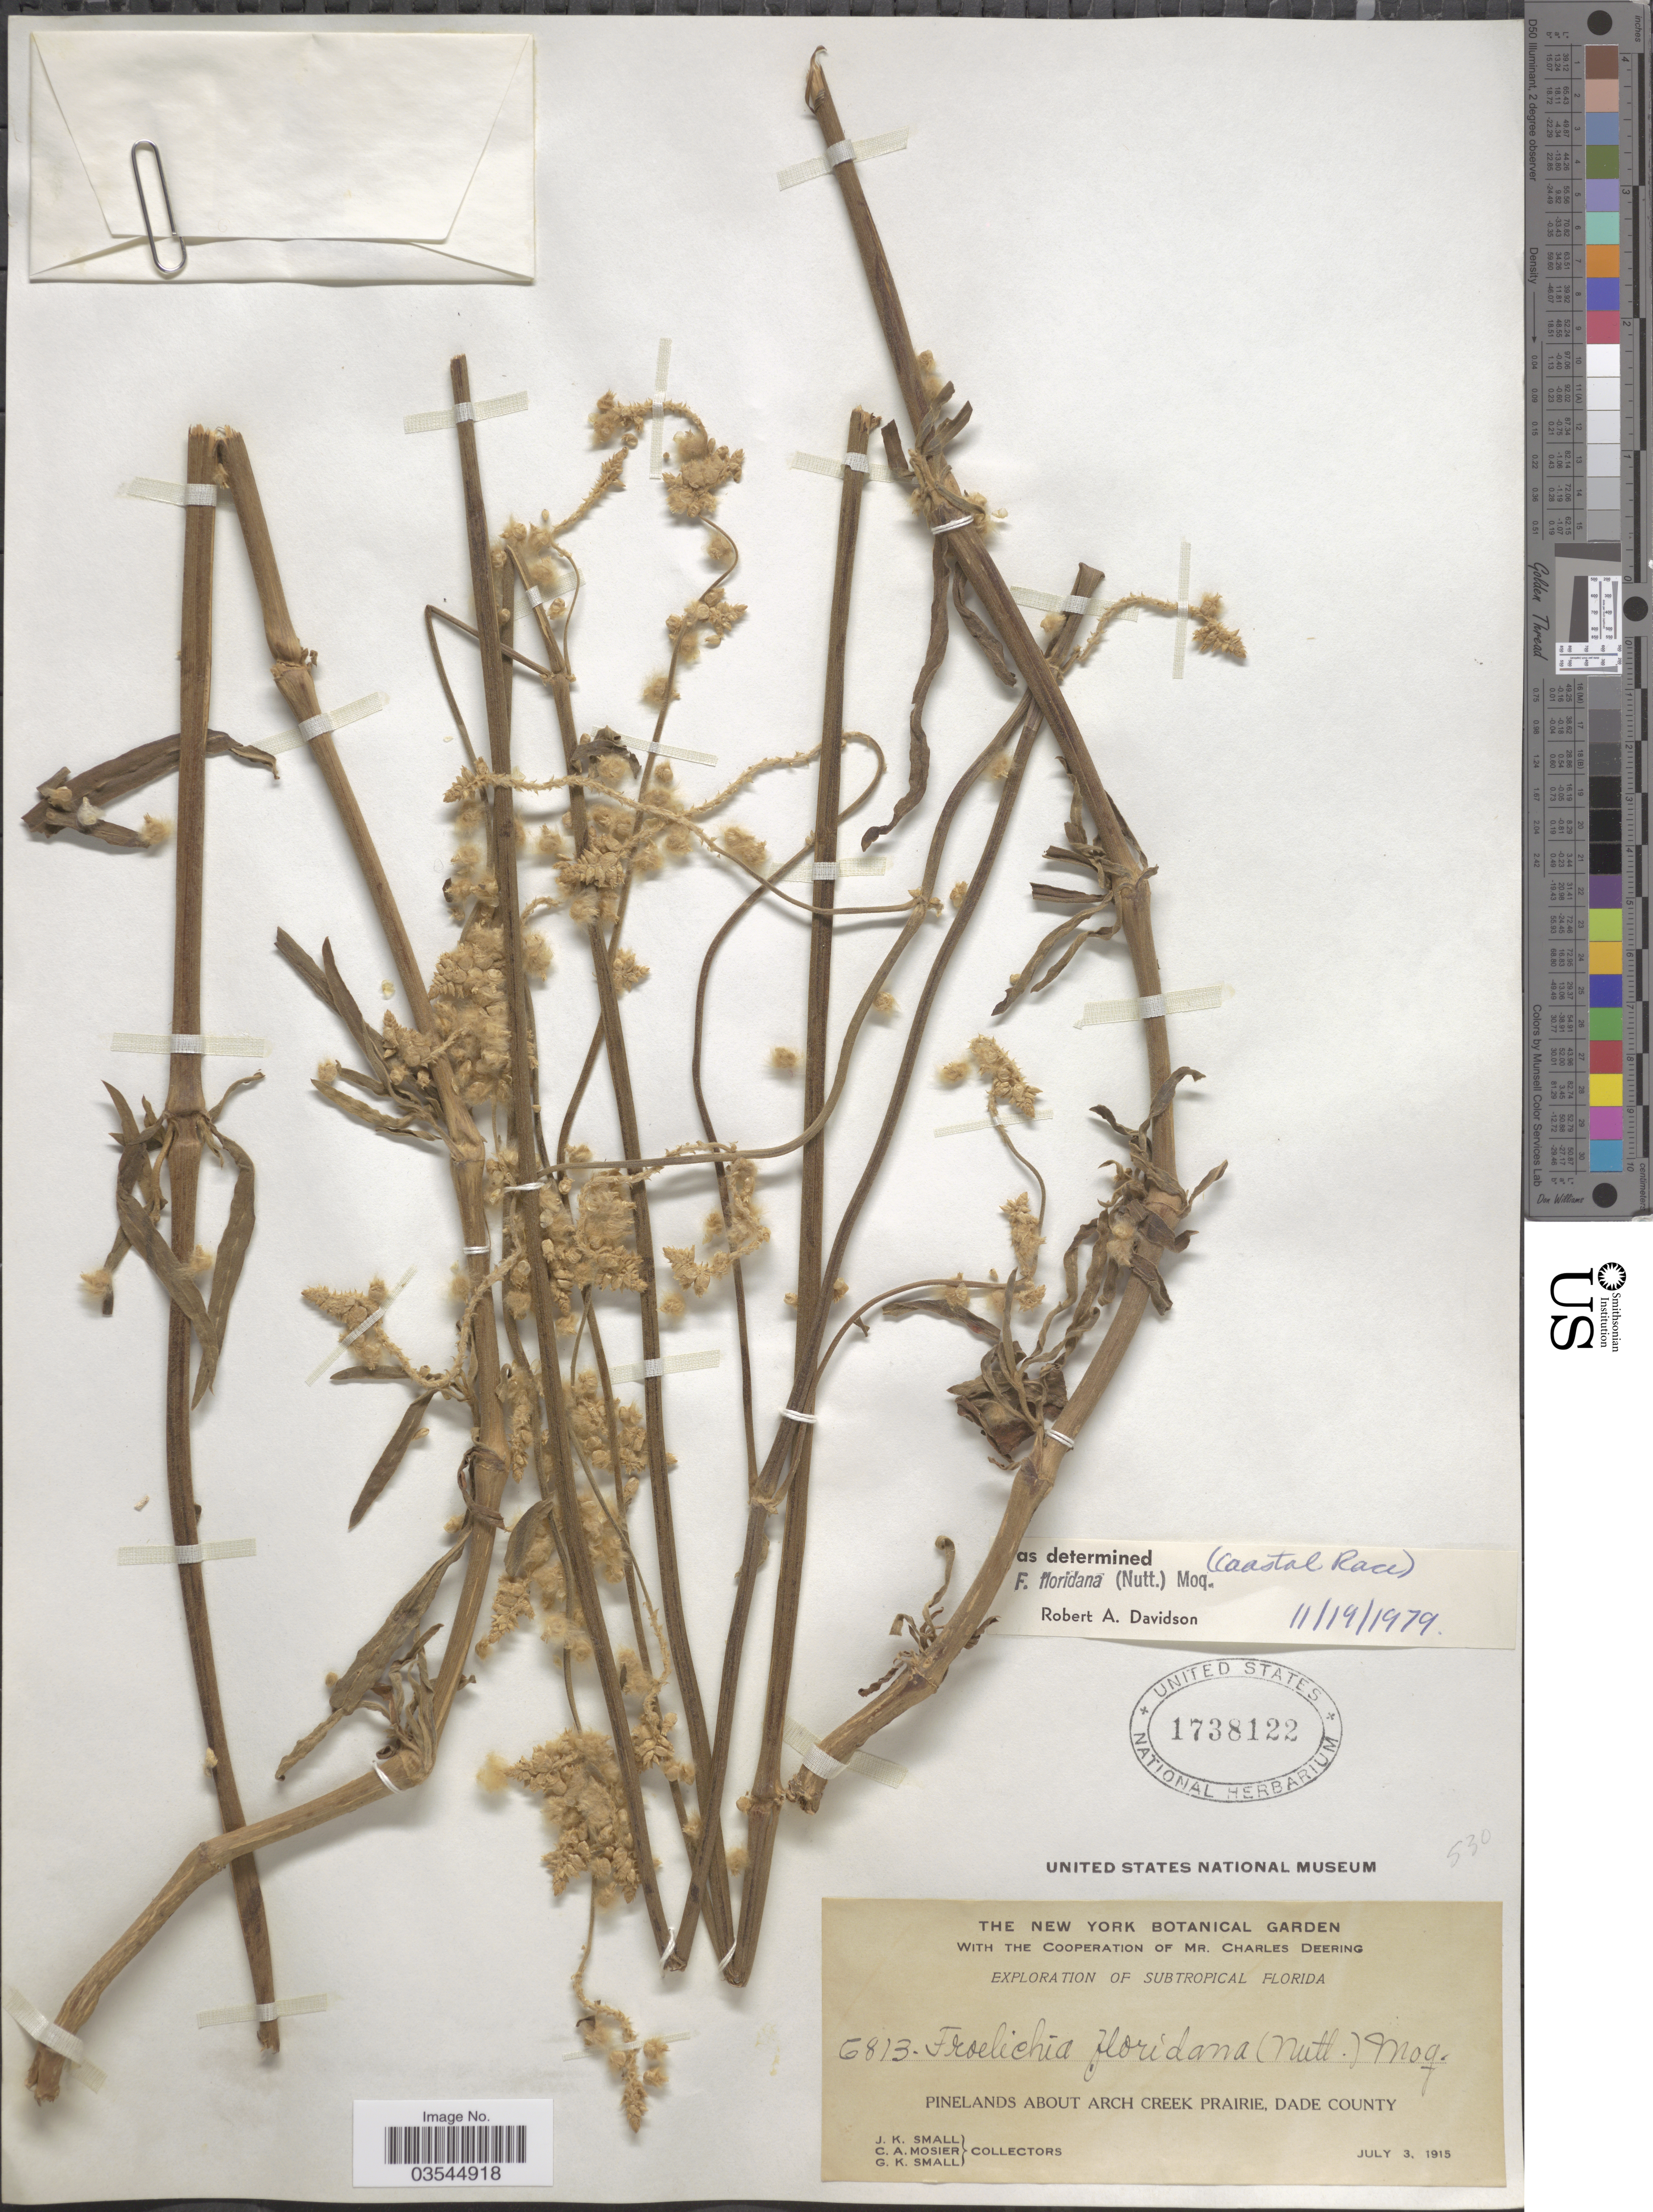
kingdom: Plantae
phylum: Tracheophyta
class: Magnoliopsida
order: Caryophyllales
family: Amaranthaceae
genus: Froelichia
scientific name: Froelichia floridana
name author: (Nutt.) Moq.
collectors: J. K. Small, C. A. Mosier & G. K. Small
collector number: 6813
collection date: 1915-07-03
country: United States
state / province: Florida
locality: Pinelands about Arch Creek Prairie, Dade County.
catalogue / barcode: US 1738122